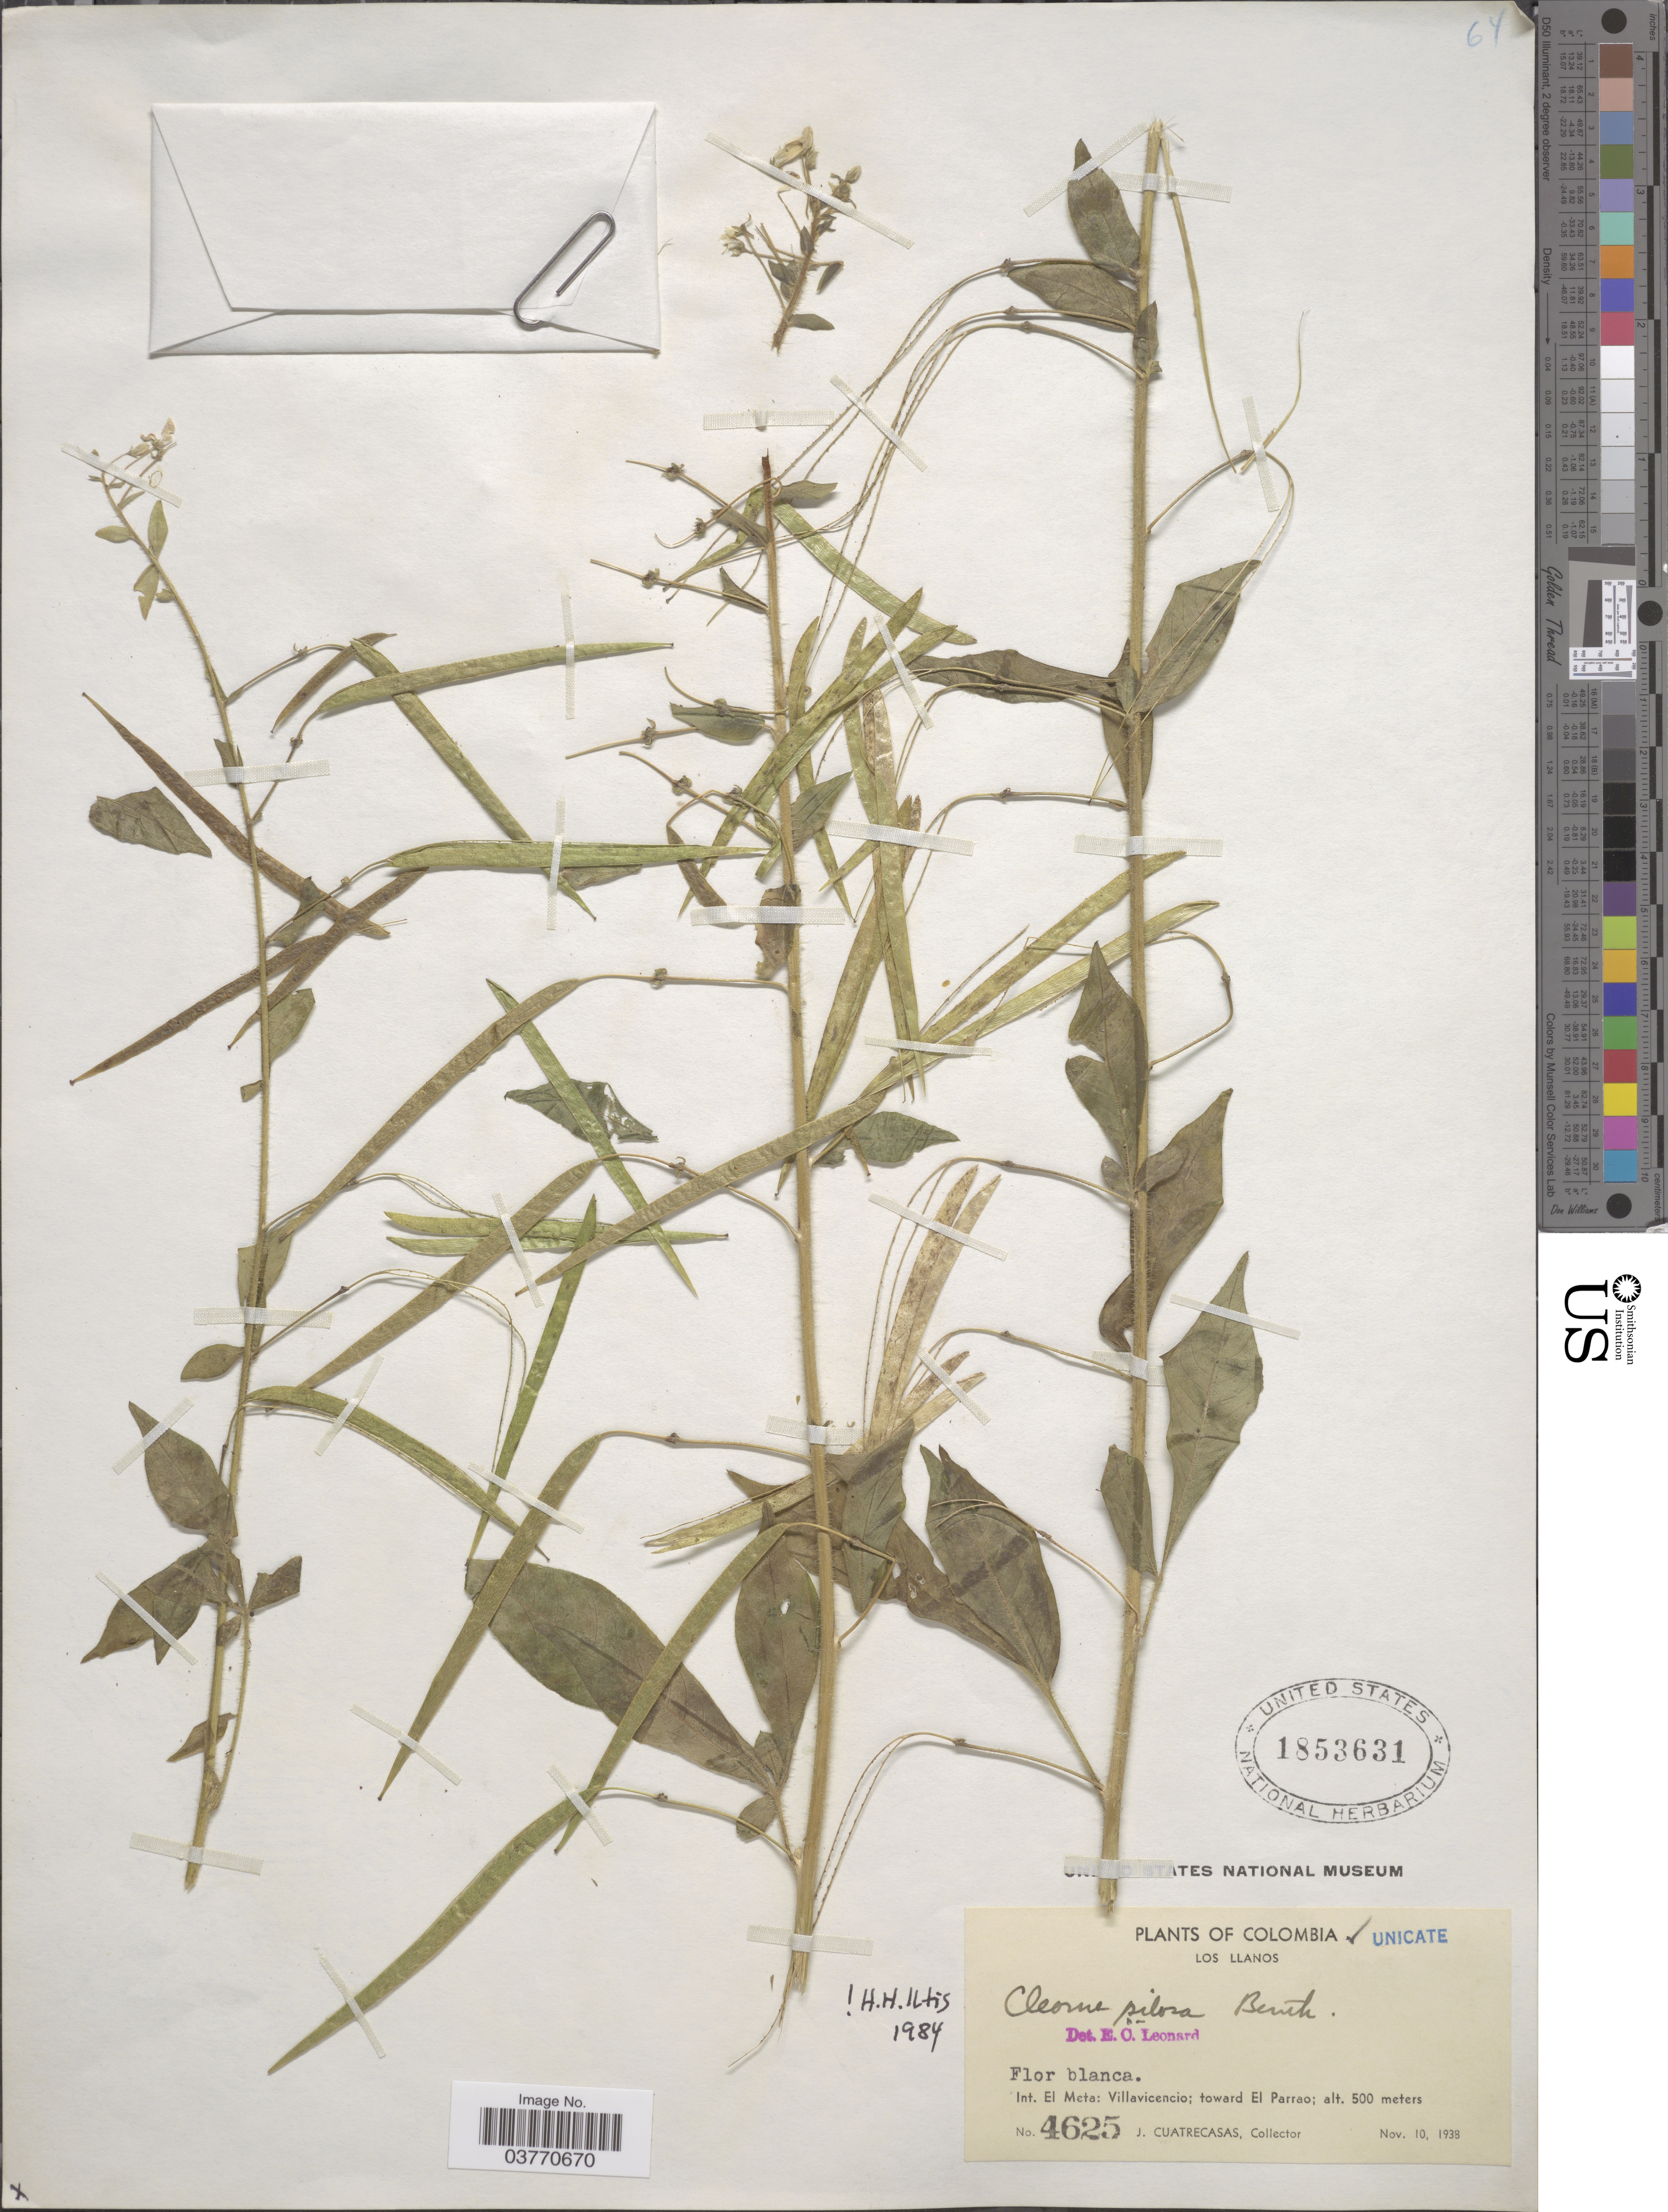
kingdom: Plantae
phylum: Tracheophyta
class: Magnoliopsida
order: Brassicales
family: Cleomaceae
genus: Cochranella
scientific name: Cochranella pilosa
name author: (Benth.) E.M. McGinty & Roalson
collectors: J. Cuatrecasas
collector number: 4625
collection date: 1938-11-10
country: Colombia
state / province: Meta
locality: Los Llanos. Int. El Meta: Villavicencio; toward El Parrao.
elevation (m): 500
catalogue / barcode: US 1853631